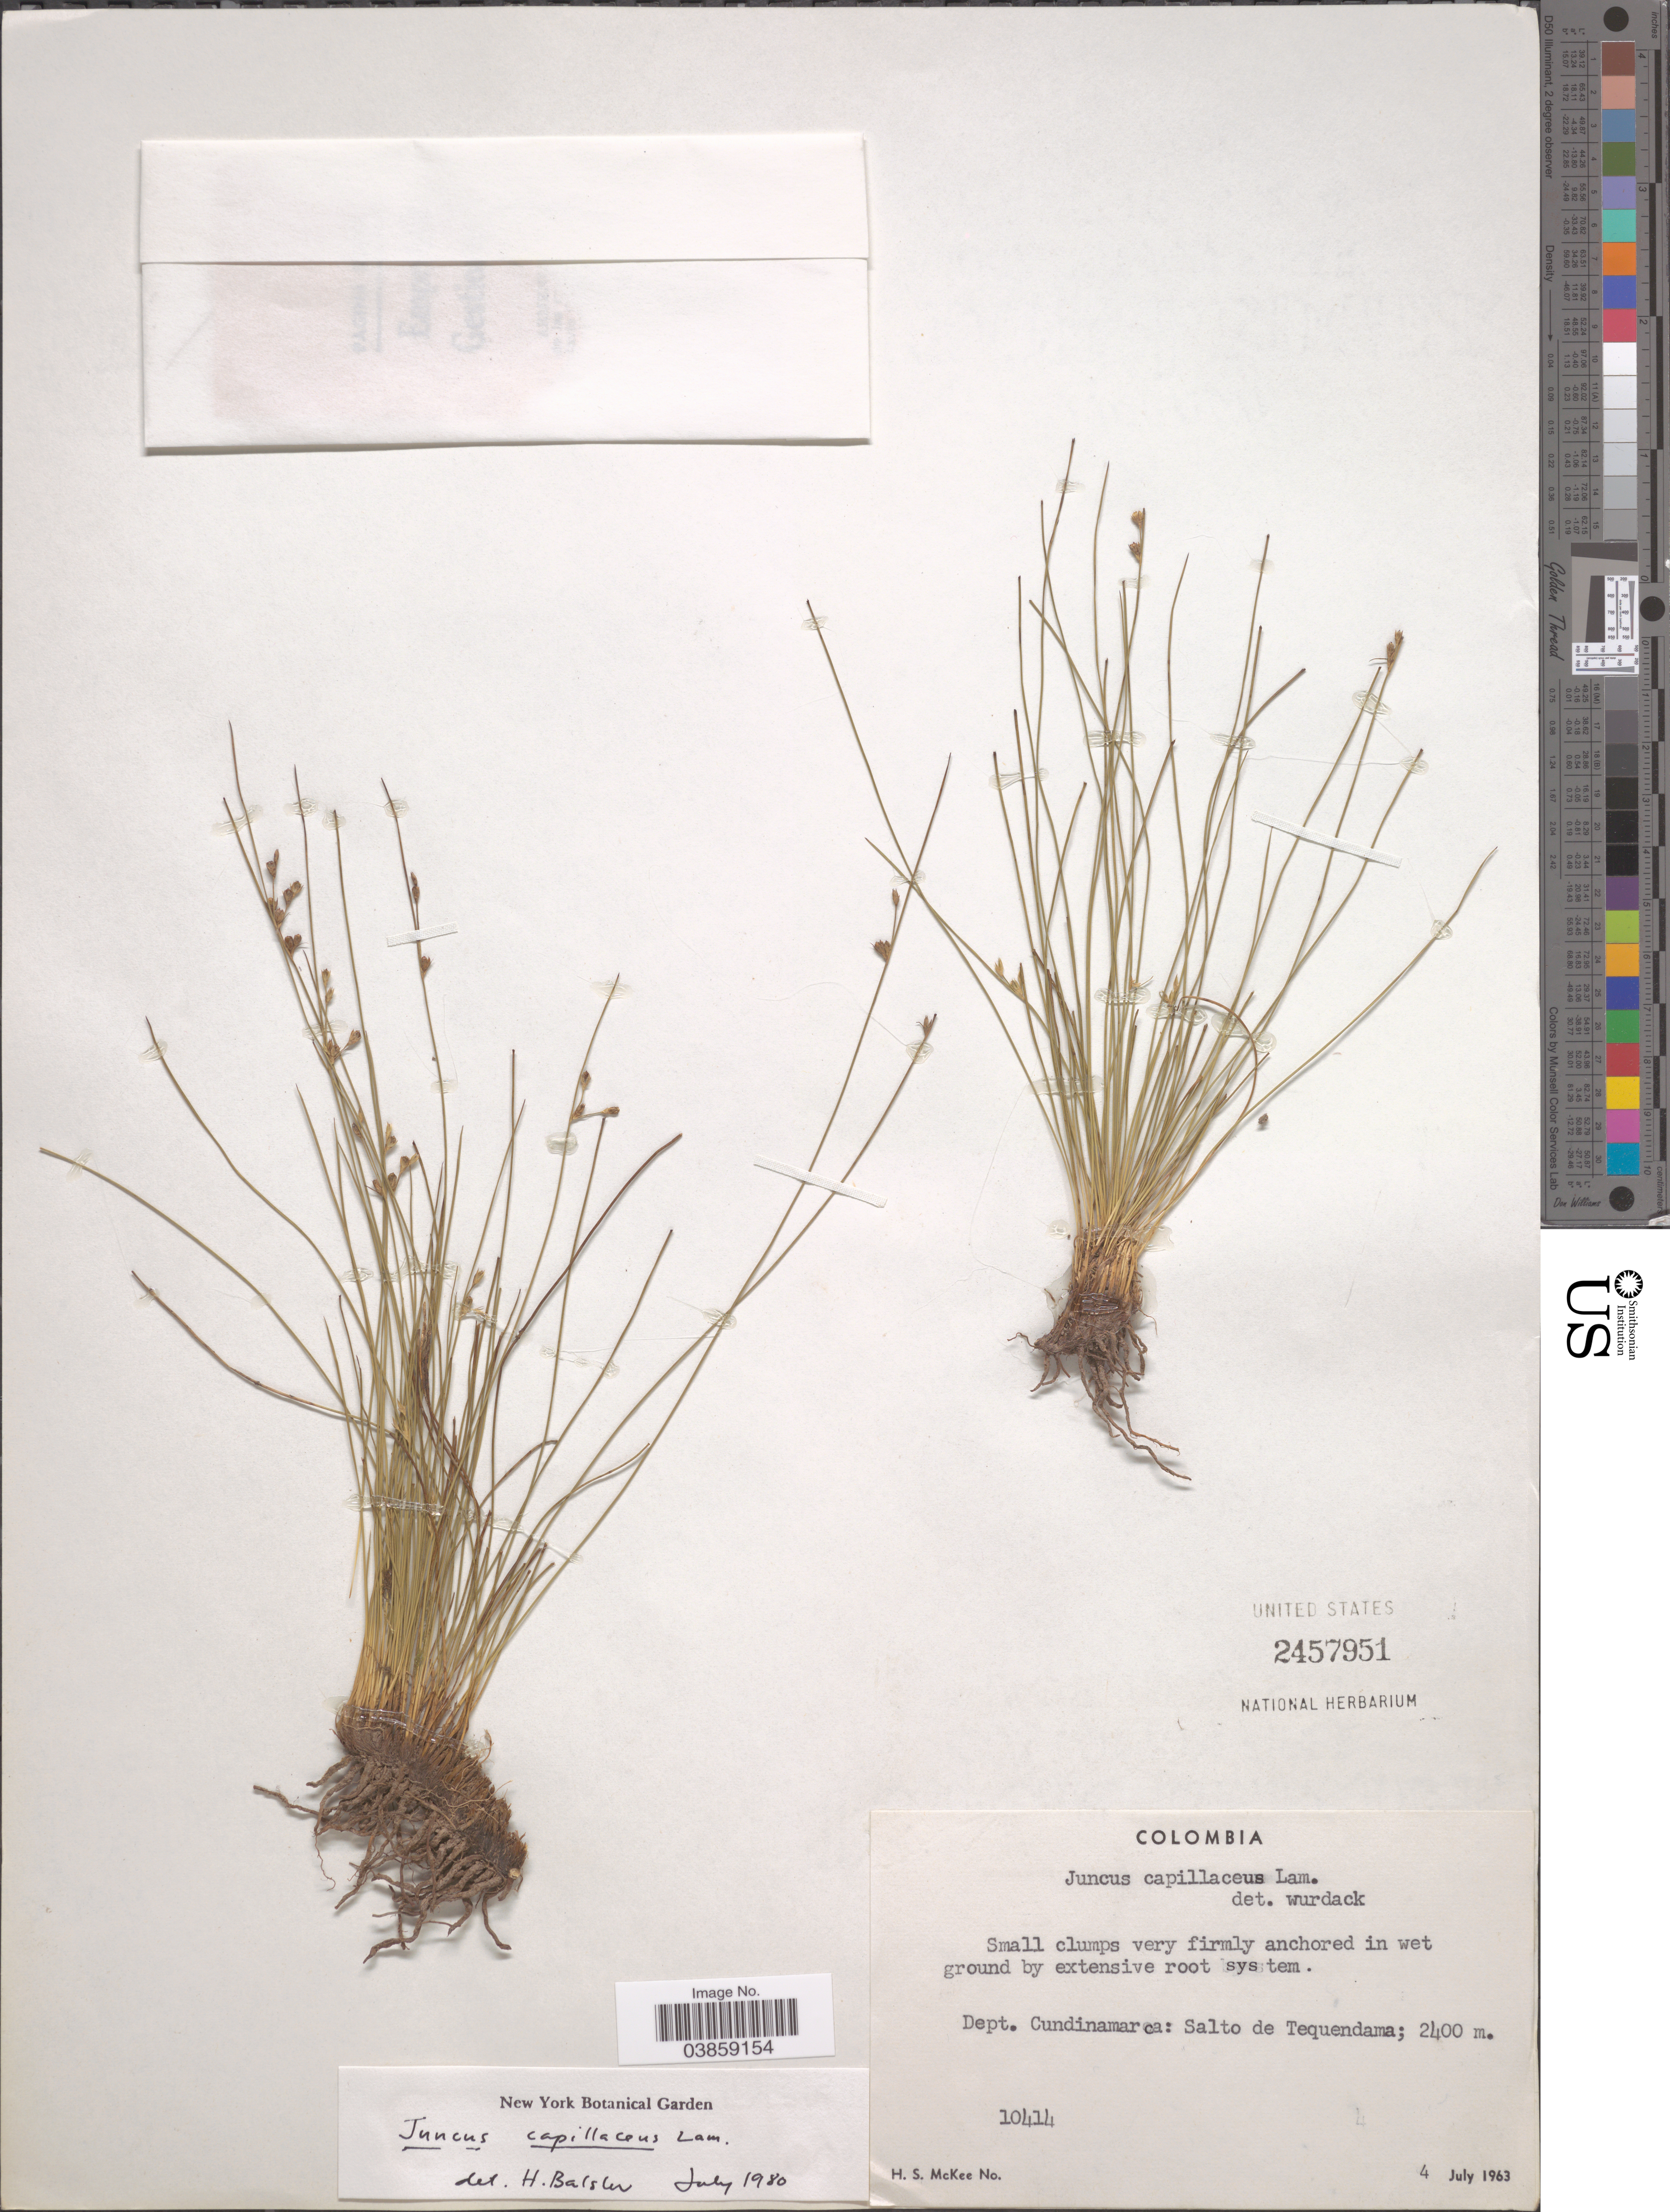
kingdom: Plantae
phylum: Tracheophyta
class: Liliopsida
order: Poales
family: Juncaceae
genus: Juncus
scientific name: Juncus capillaceus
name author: Lam.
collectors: H. S. McKee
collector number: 10414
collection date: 1963-07-04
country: Colombia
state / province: Cundinamarca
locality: Dept. Cundinamarca: Salto de Tequendama.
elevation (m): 2400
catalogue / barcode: US 2457951